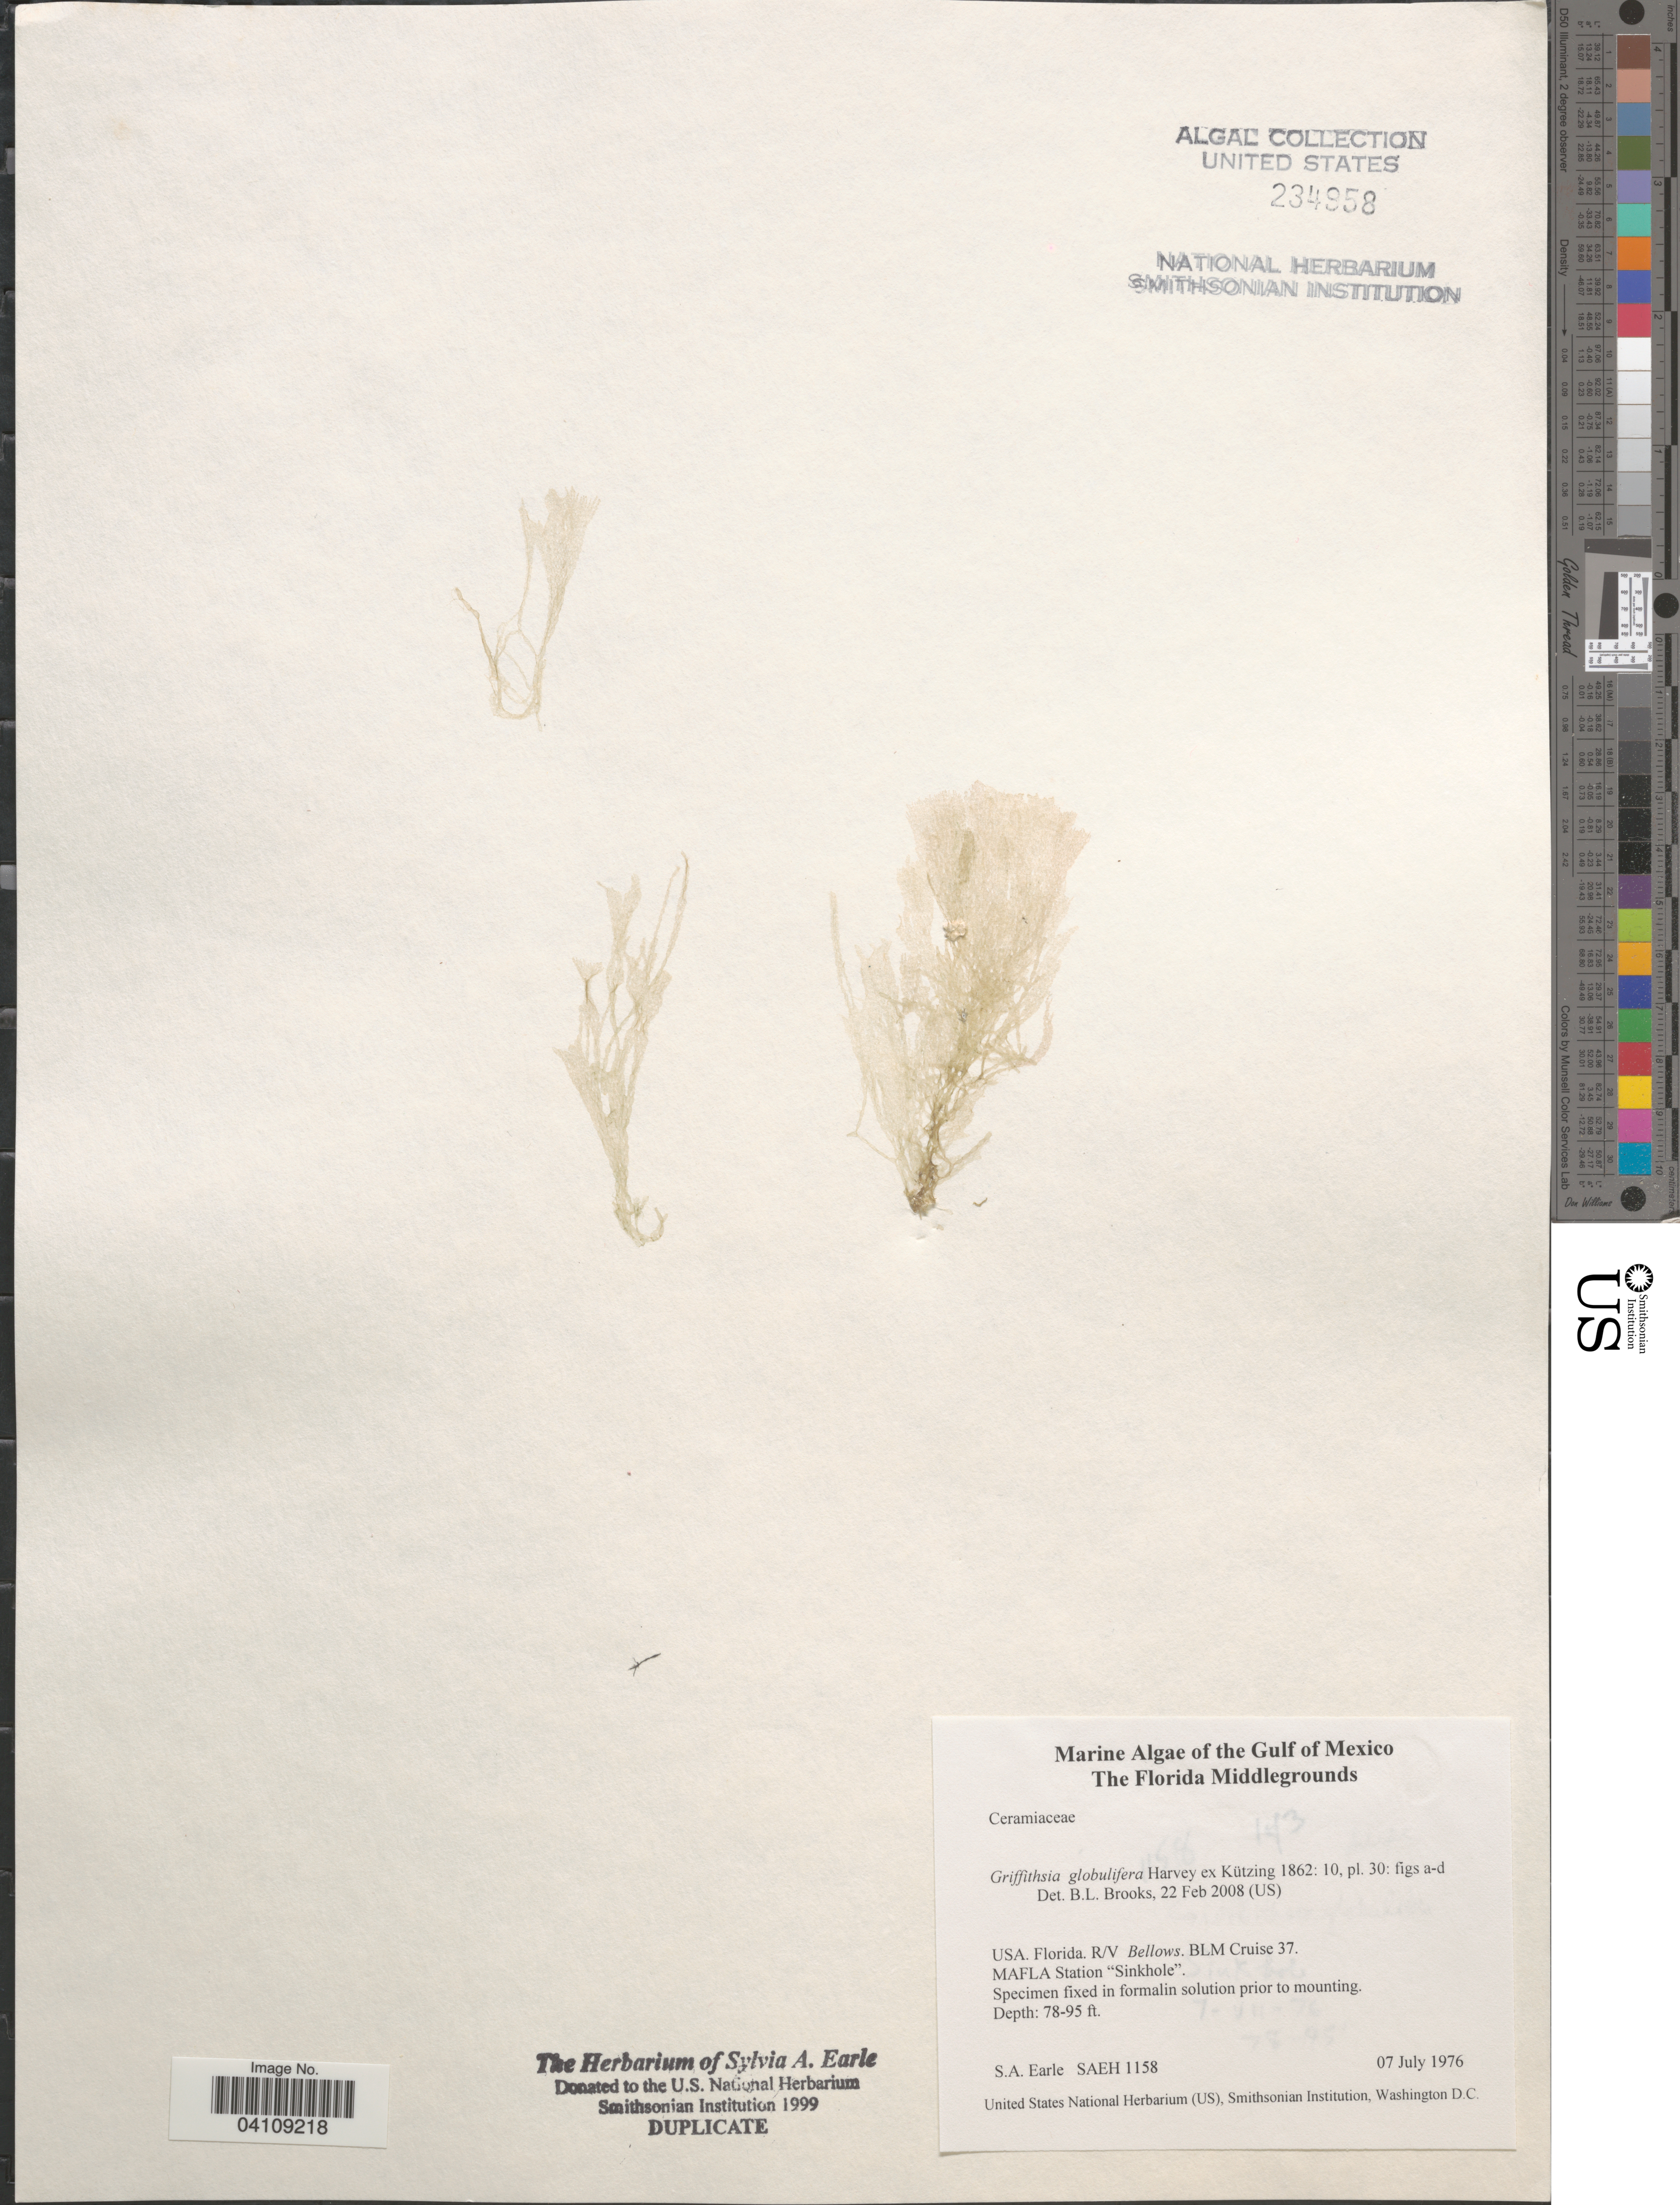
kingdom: Plantae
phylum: Rhodophyta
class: Florideophyceae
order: Ceramiales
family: Wrangeliaceae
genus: Griffithsia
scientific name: Griffithsia globulifera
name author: Harv. ex Kütz.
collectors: S. A. Earle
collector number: SAEH 1158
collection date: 1976-07-07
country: United States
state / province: Florida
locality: Gulf of Mexico. The Florida Middlegrounds. Florida. R/V Bellows. BLM Cruise 37. MAFLA Station "Sinkhole".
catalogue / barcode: US 234958